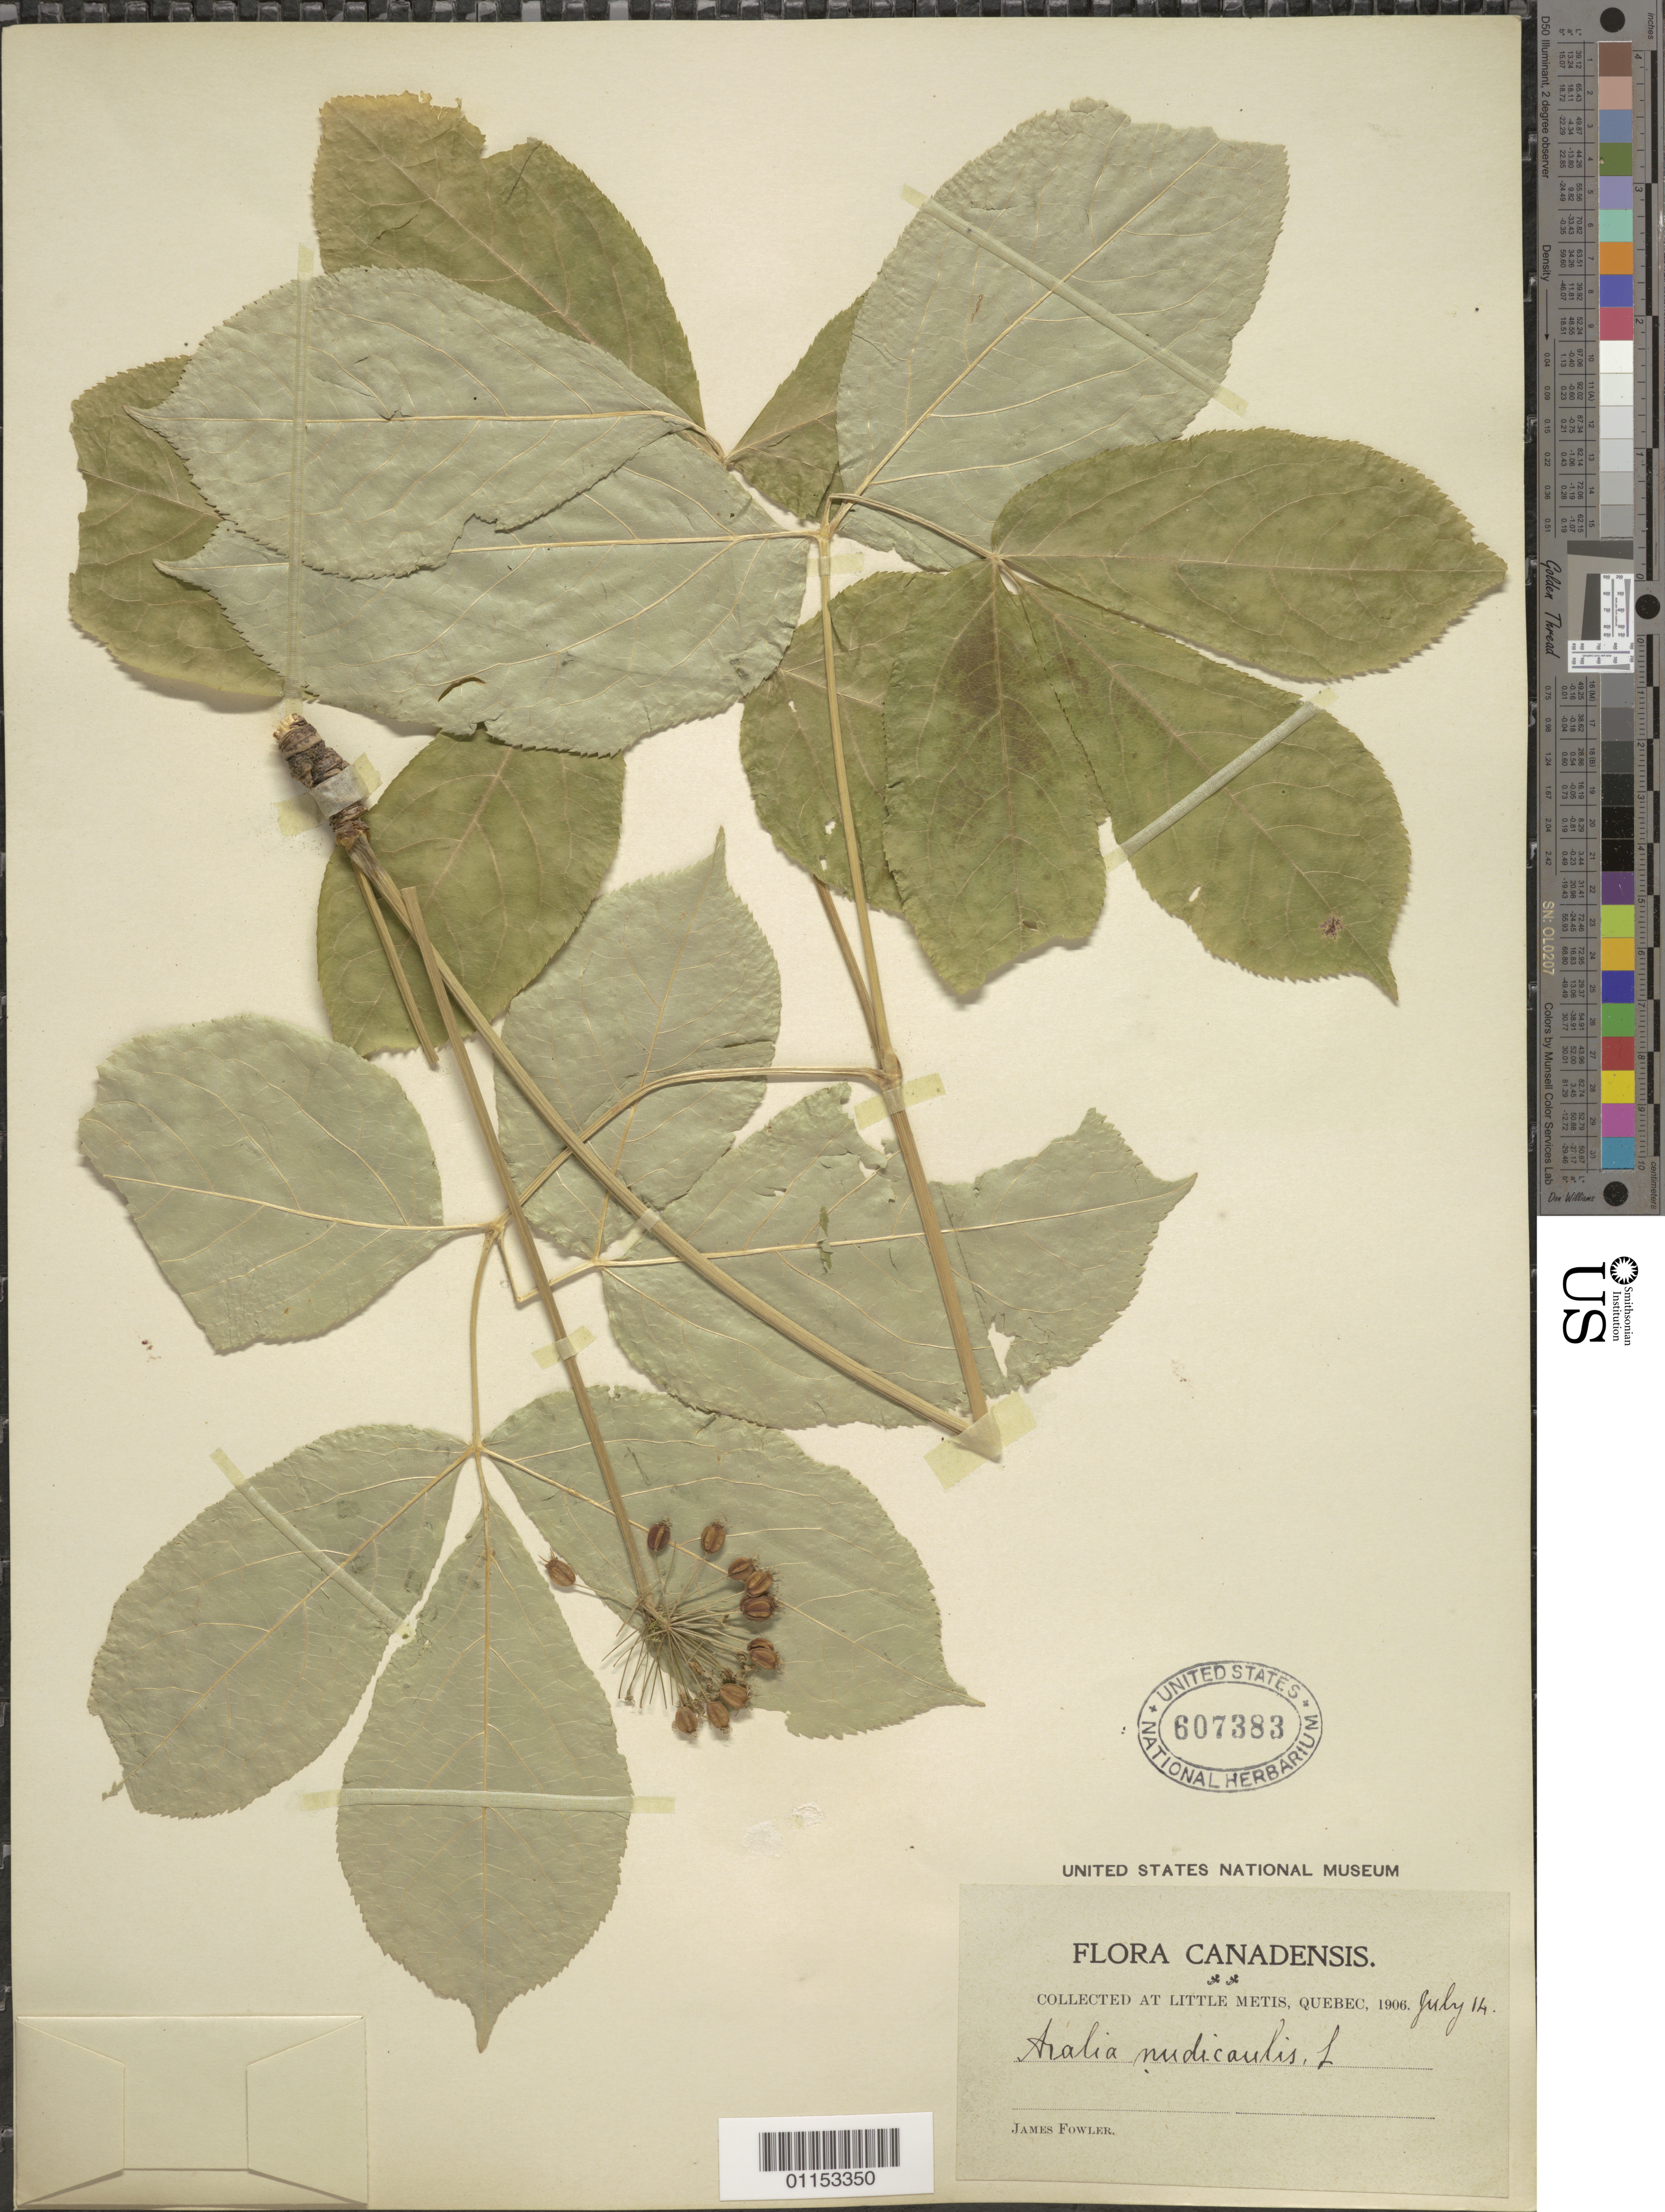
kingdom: Plantae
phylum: Tracheophyta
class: Magnoliopsida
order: Apiales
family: Araliaceae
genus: Aralia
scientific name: Aralia nudicaulis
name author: L.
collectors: J. P. Fowler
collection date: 1906-07-14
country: Canada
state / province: Quebec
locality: Little Metis.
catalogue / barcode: US 607383